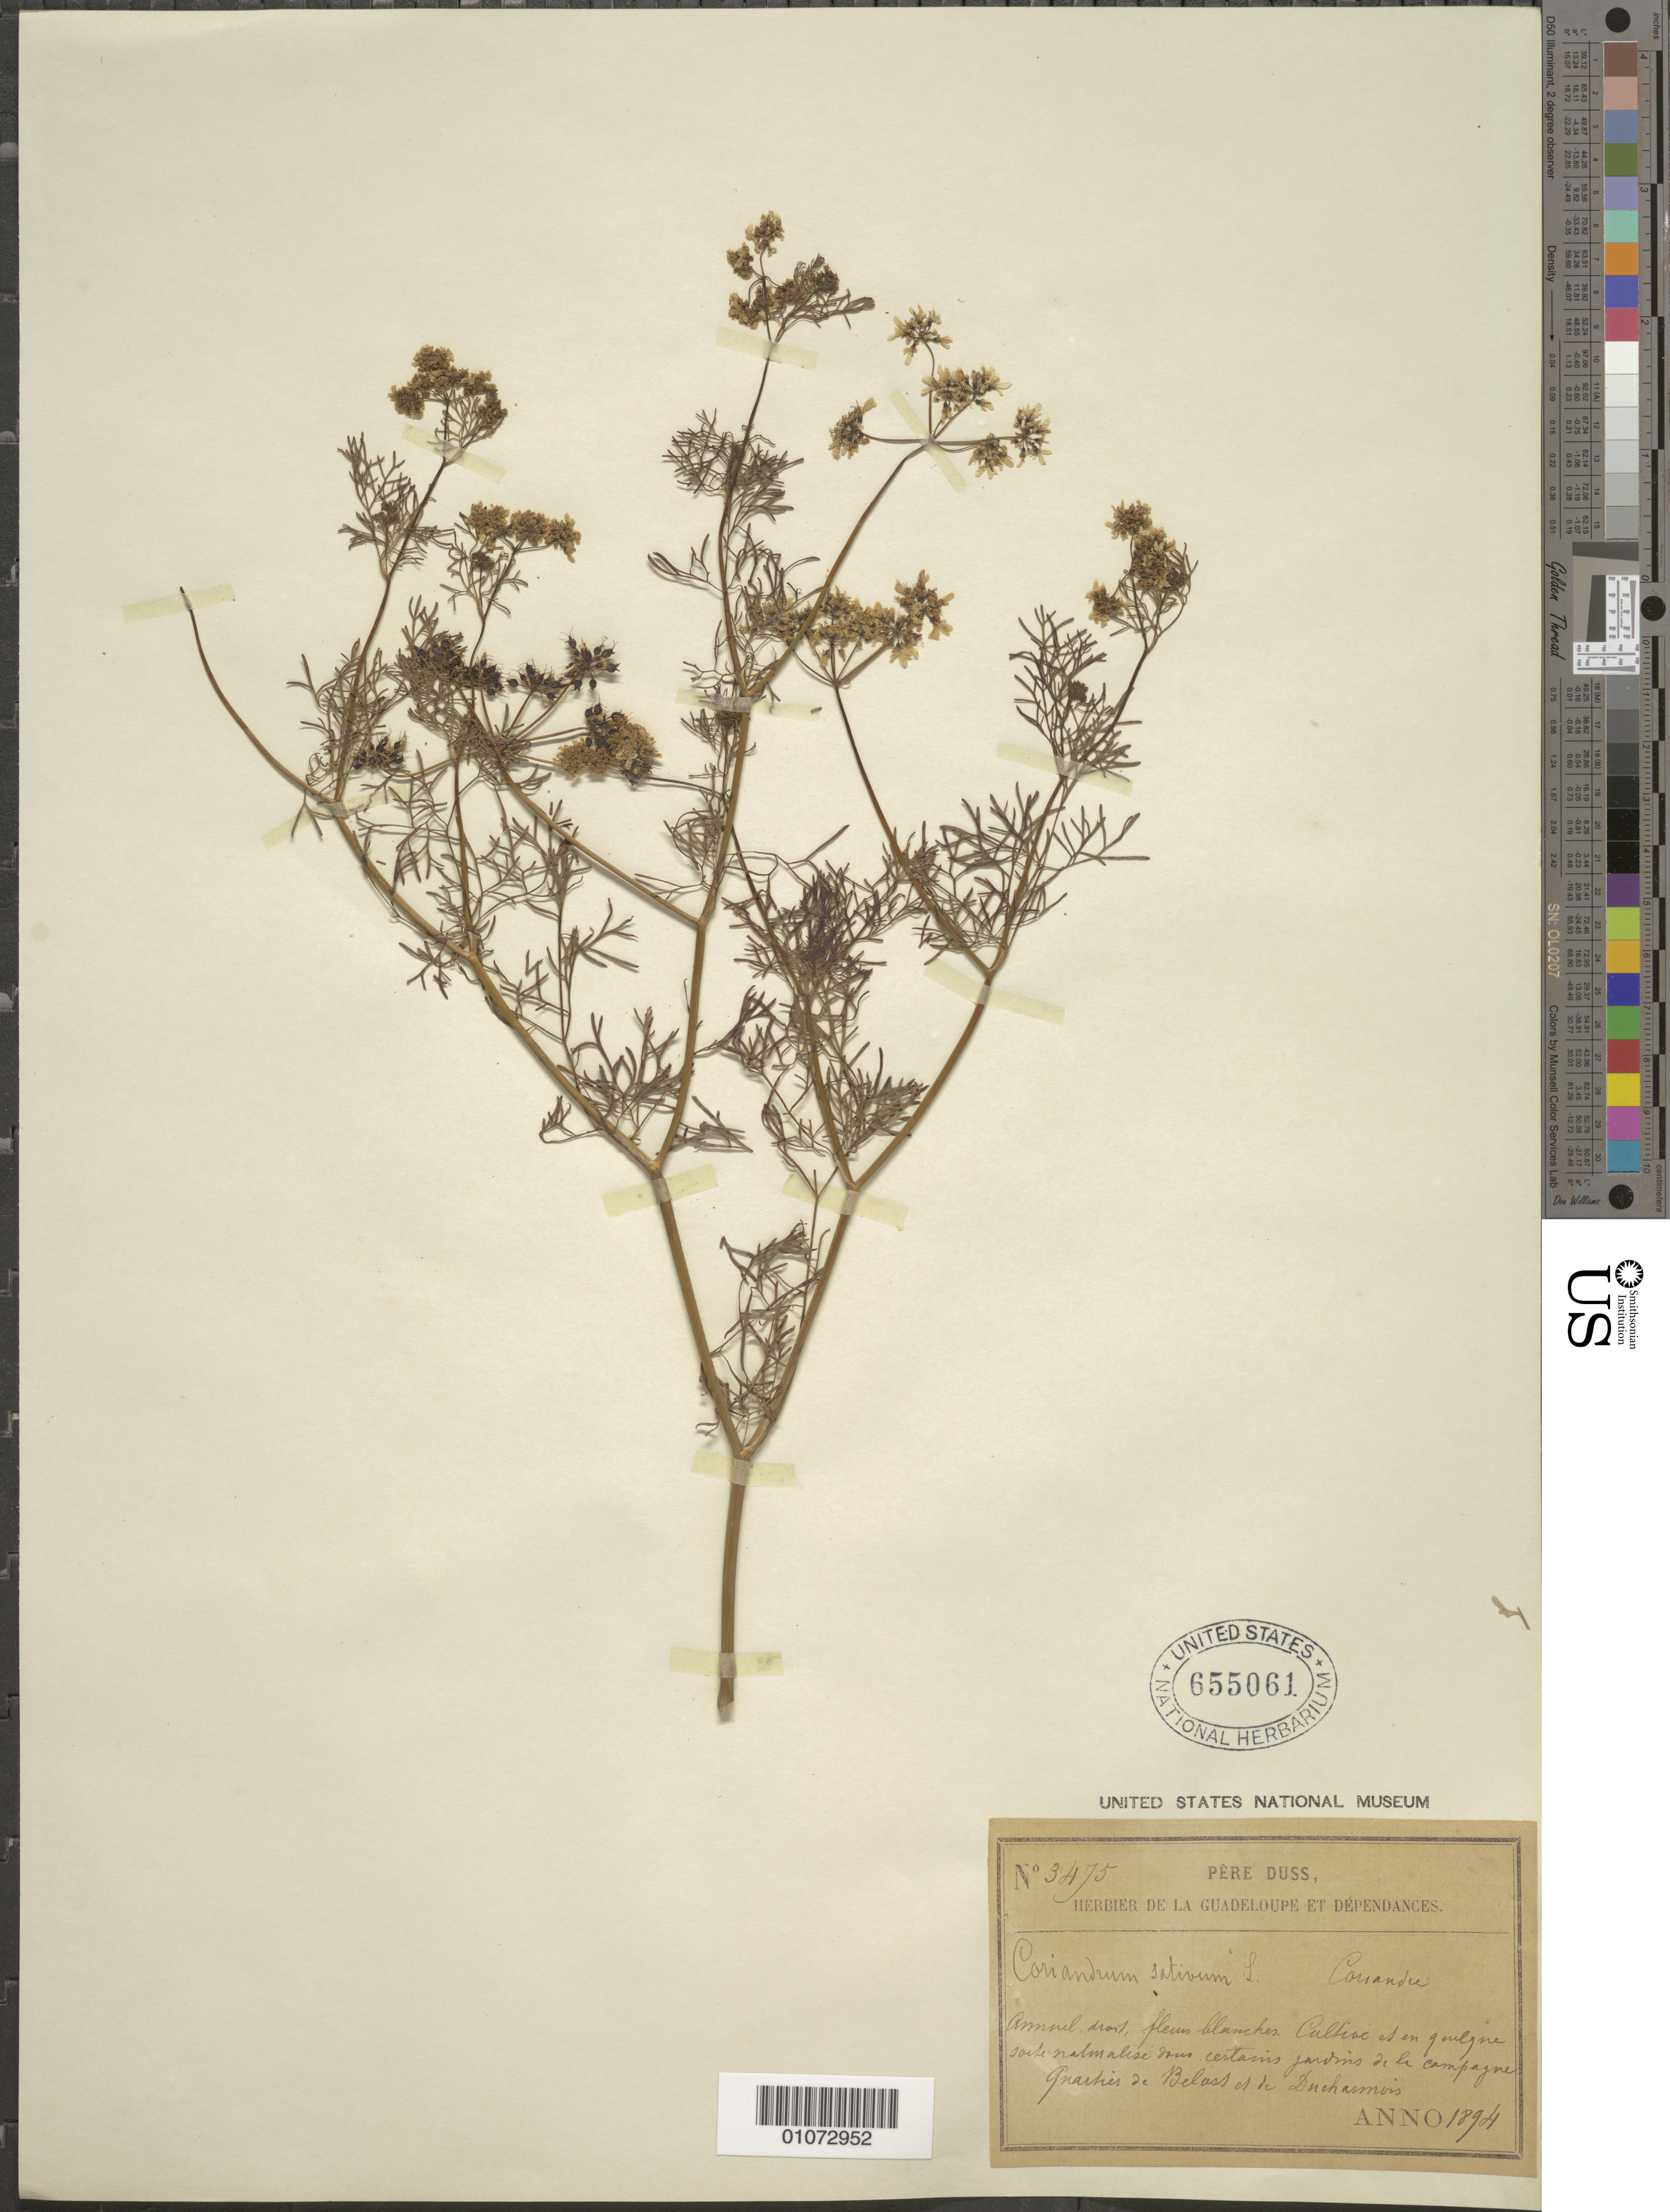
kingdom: Plantae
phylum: Tracheophyta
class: Magnoliopsida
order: Apiales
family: Apiaceae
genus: Coriandrum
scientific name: Coriandrum sativum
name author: L.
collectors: Père Duss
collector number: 3475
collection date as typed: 01 Jan 1894 to 31 Dec 1894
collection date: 1894-01-01/1894-12-31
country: Guadeloupe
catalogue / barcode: US 655061